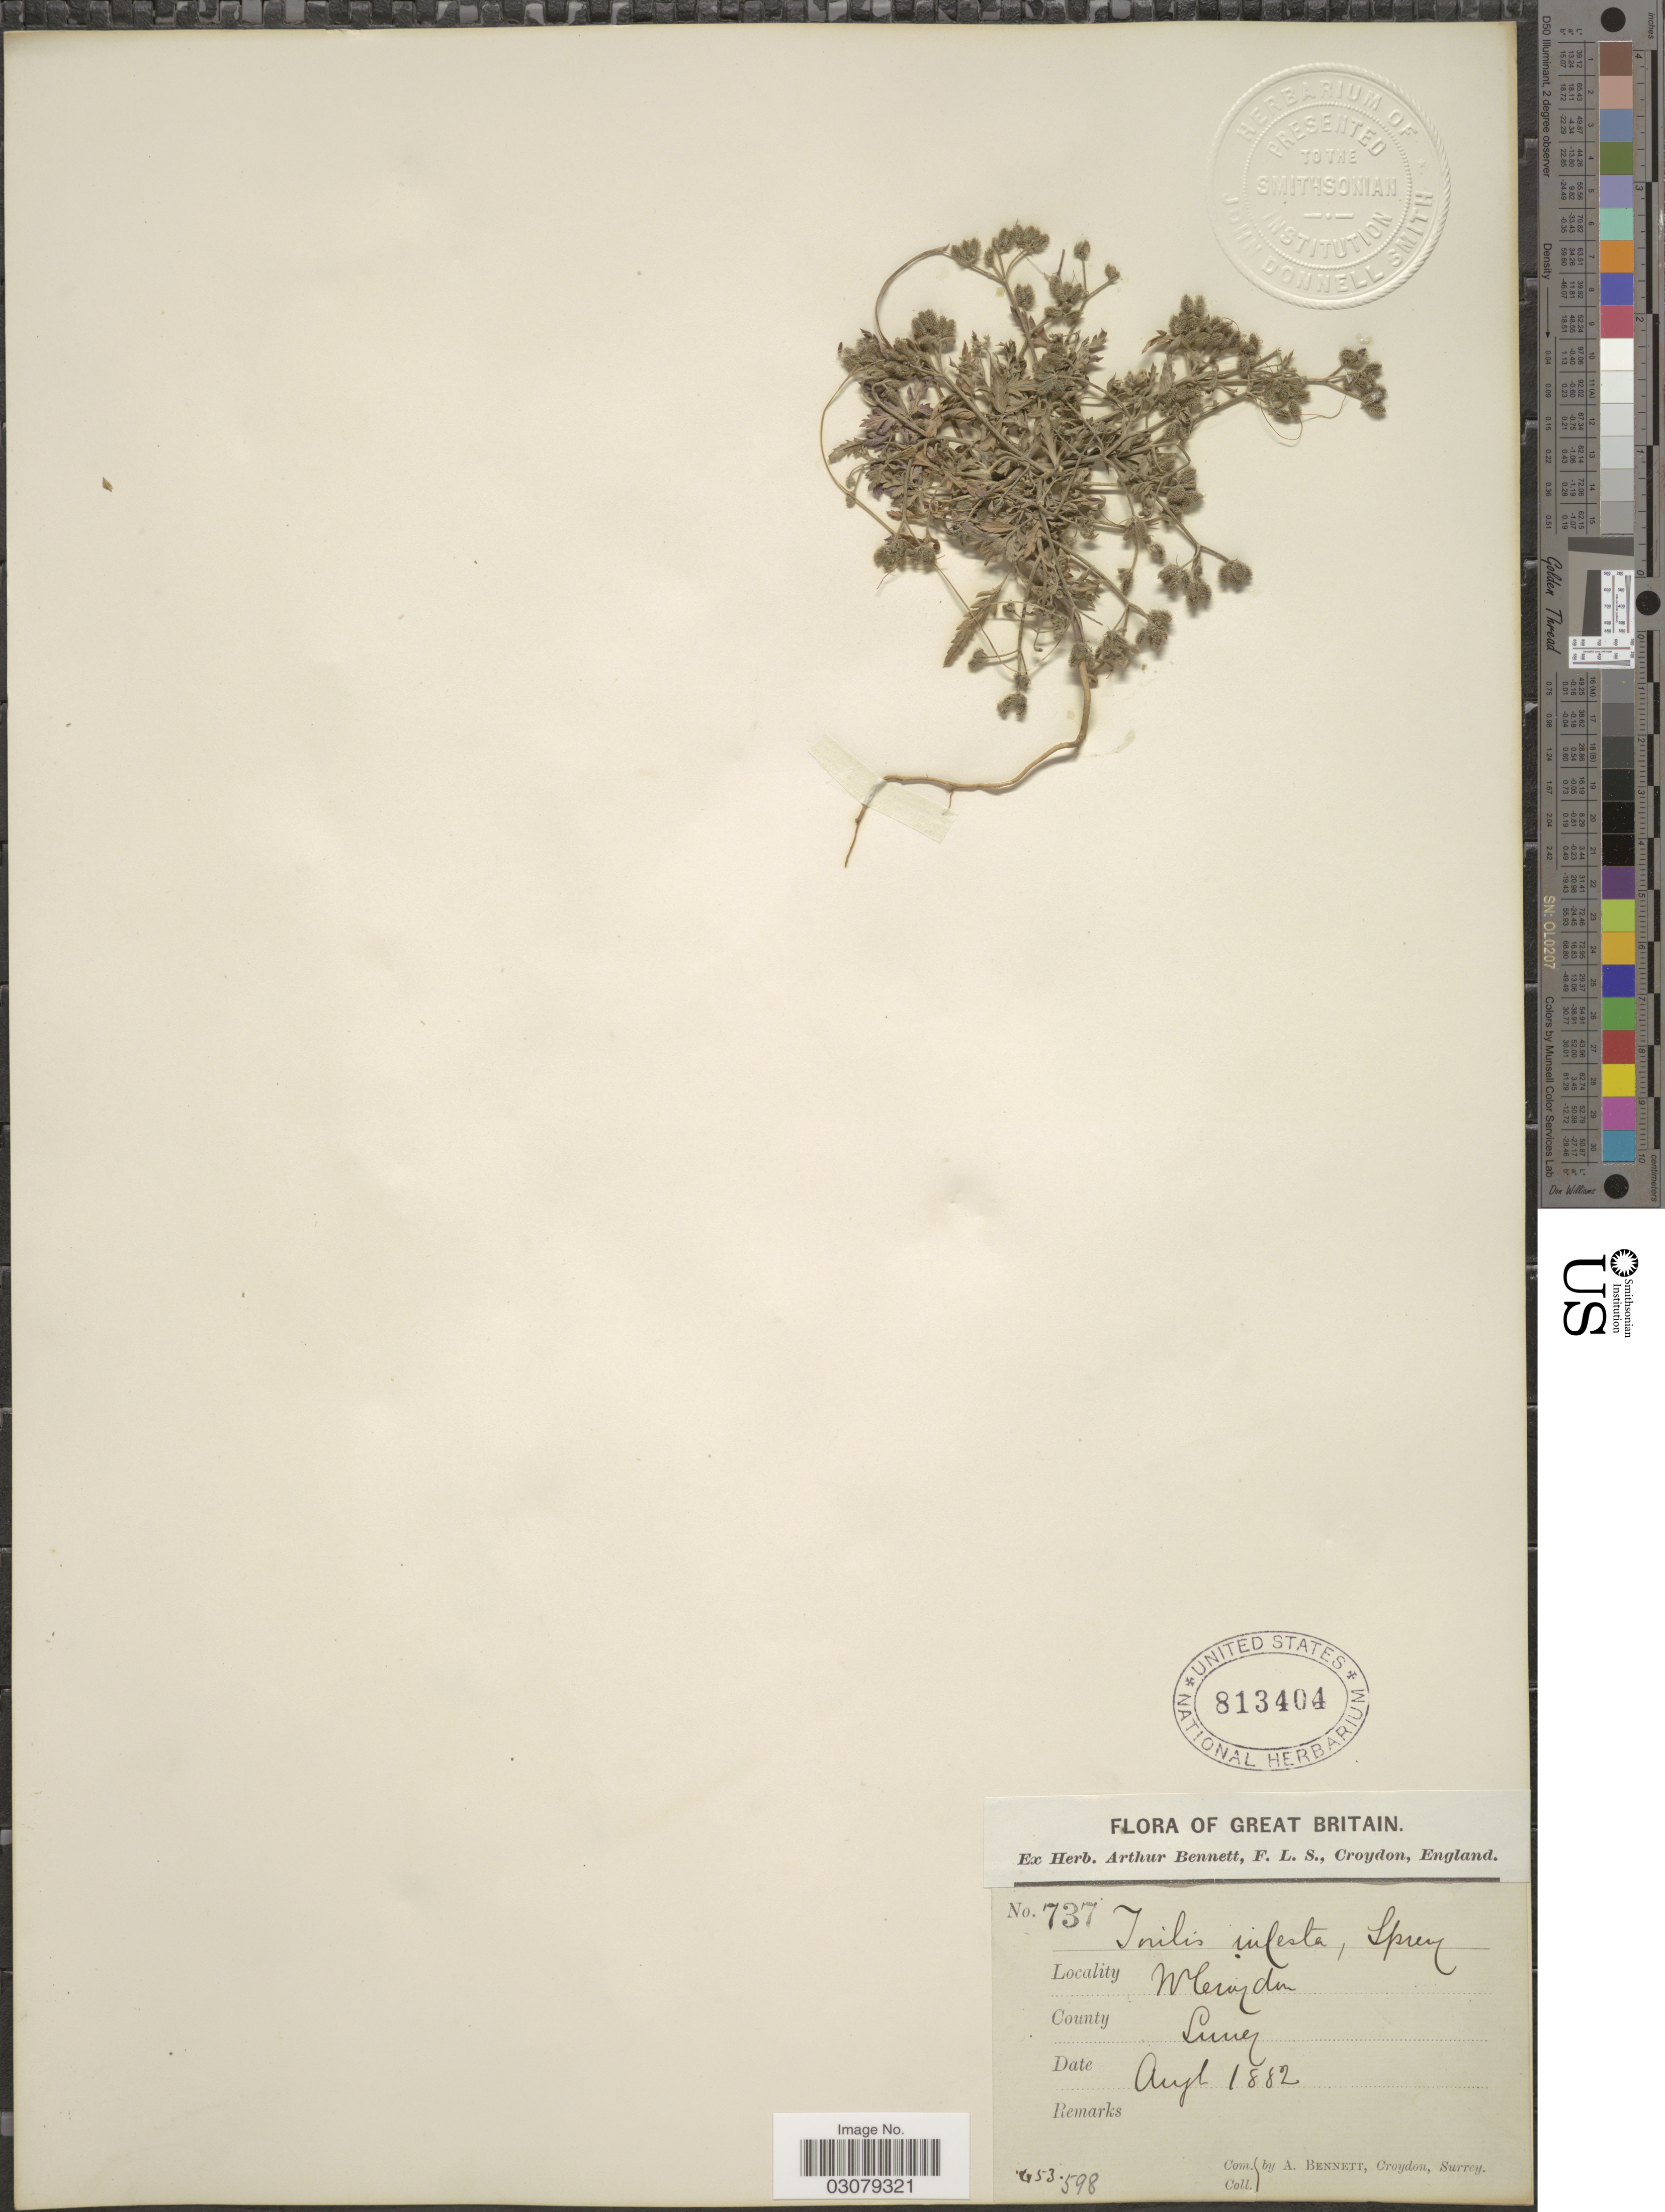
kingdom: Plantae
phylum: Tracheophyta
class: Magnoliopsida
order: Apiales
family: Apiaceae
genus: Torilis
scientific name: Torilis infesta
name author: (L.) Clairv.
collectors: A. Bennett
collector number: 737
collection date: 1882-08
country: United Kingdom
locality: Great Britain. W. Croyden, County Surrey.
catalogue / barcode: US 813404